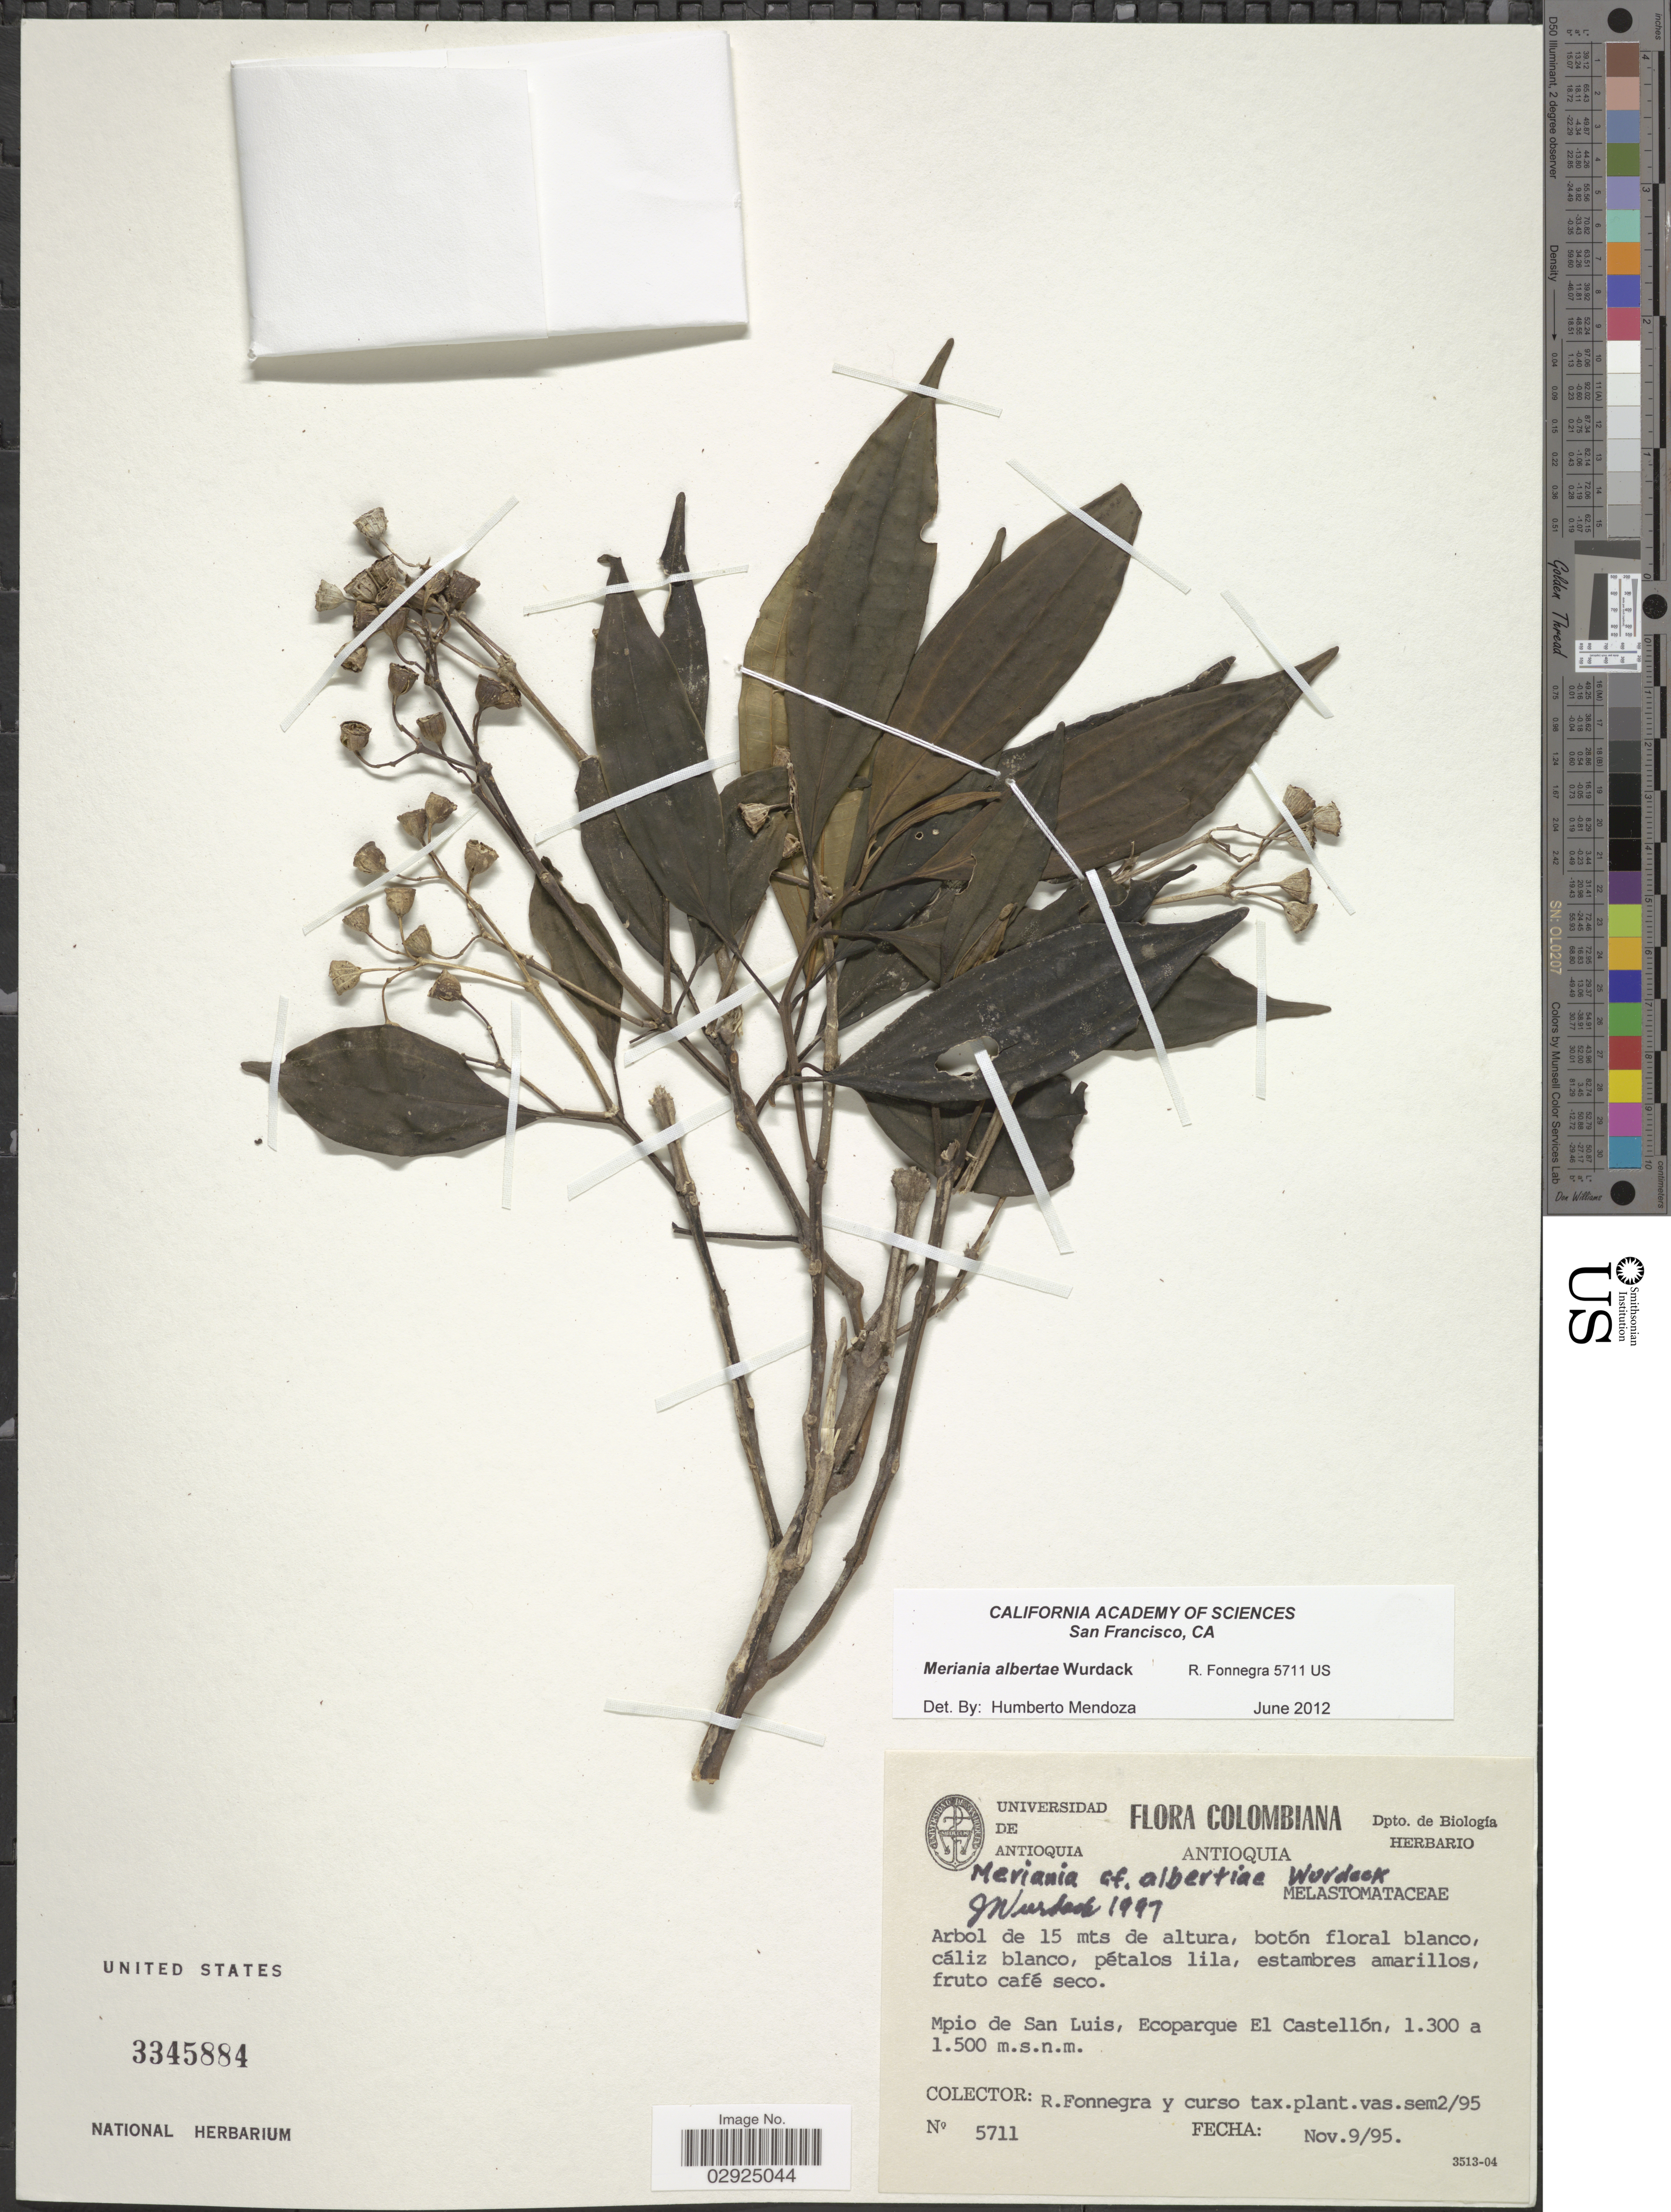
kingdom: Plantae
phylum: Tracheophyta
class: Magnoliopsida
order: Myrtales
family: Melastomataceae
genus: Meriania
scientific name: Meriania albertiae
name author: Wurdack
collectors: R. Fonnegra & Curso tax. plant. vas. sem. 2/95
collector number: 5711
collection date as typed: Transcribed d/m/y: 9/11/95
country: Colombia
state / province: Antioquia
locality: Mpio de San Luis, Ecoparque El Castellón.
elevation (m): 1300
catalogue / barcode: US 3345884